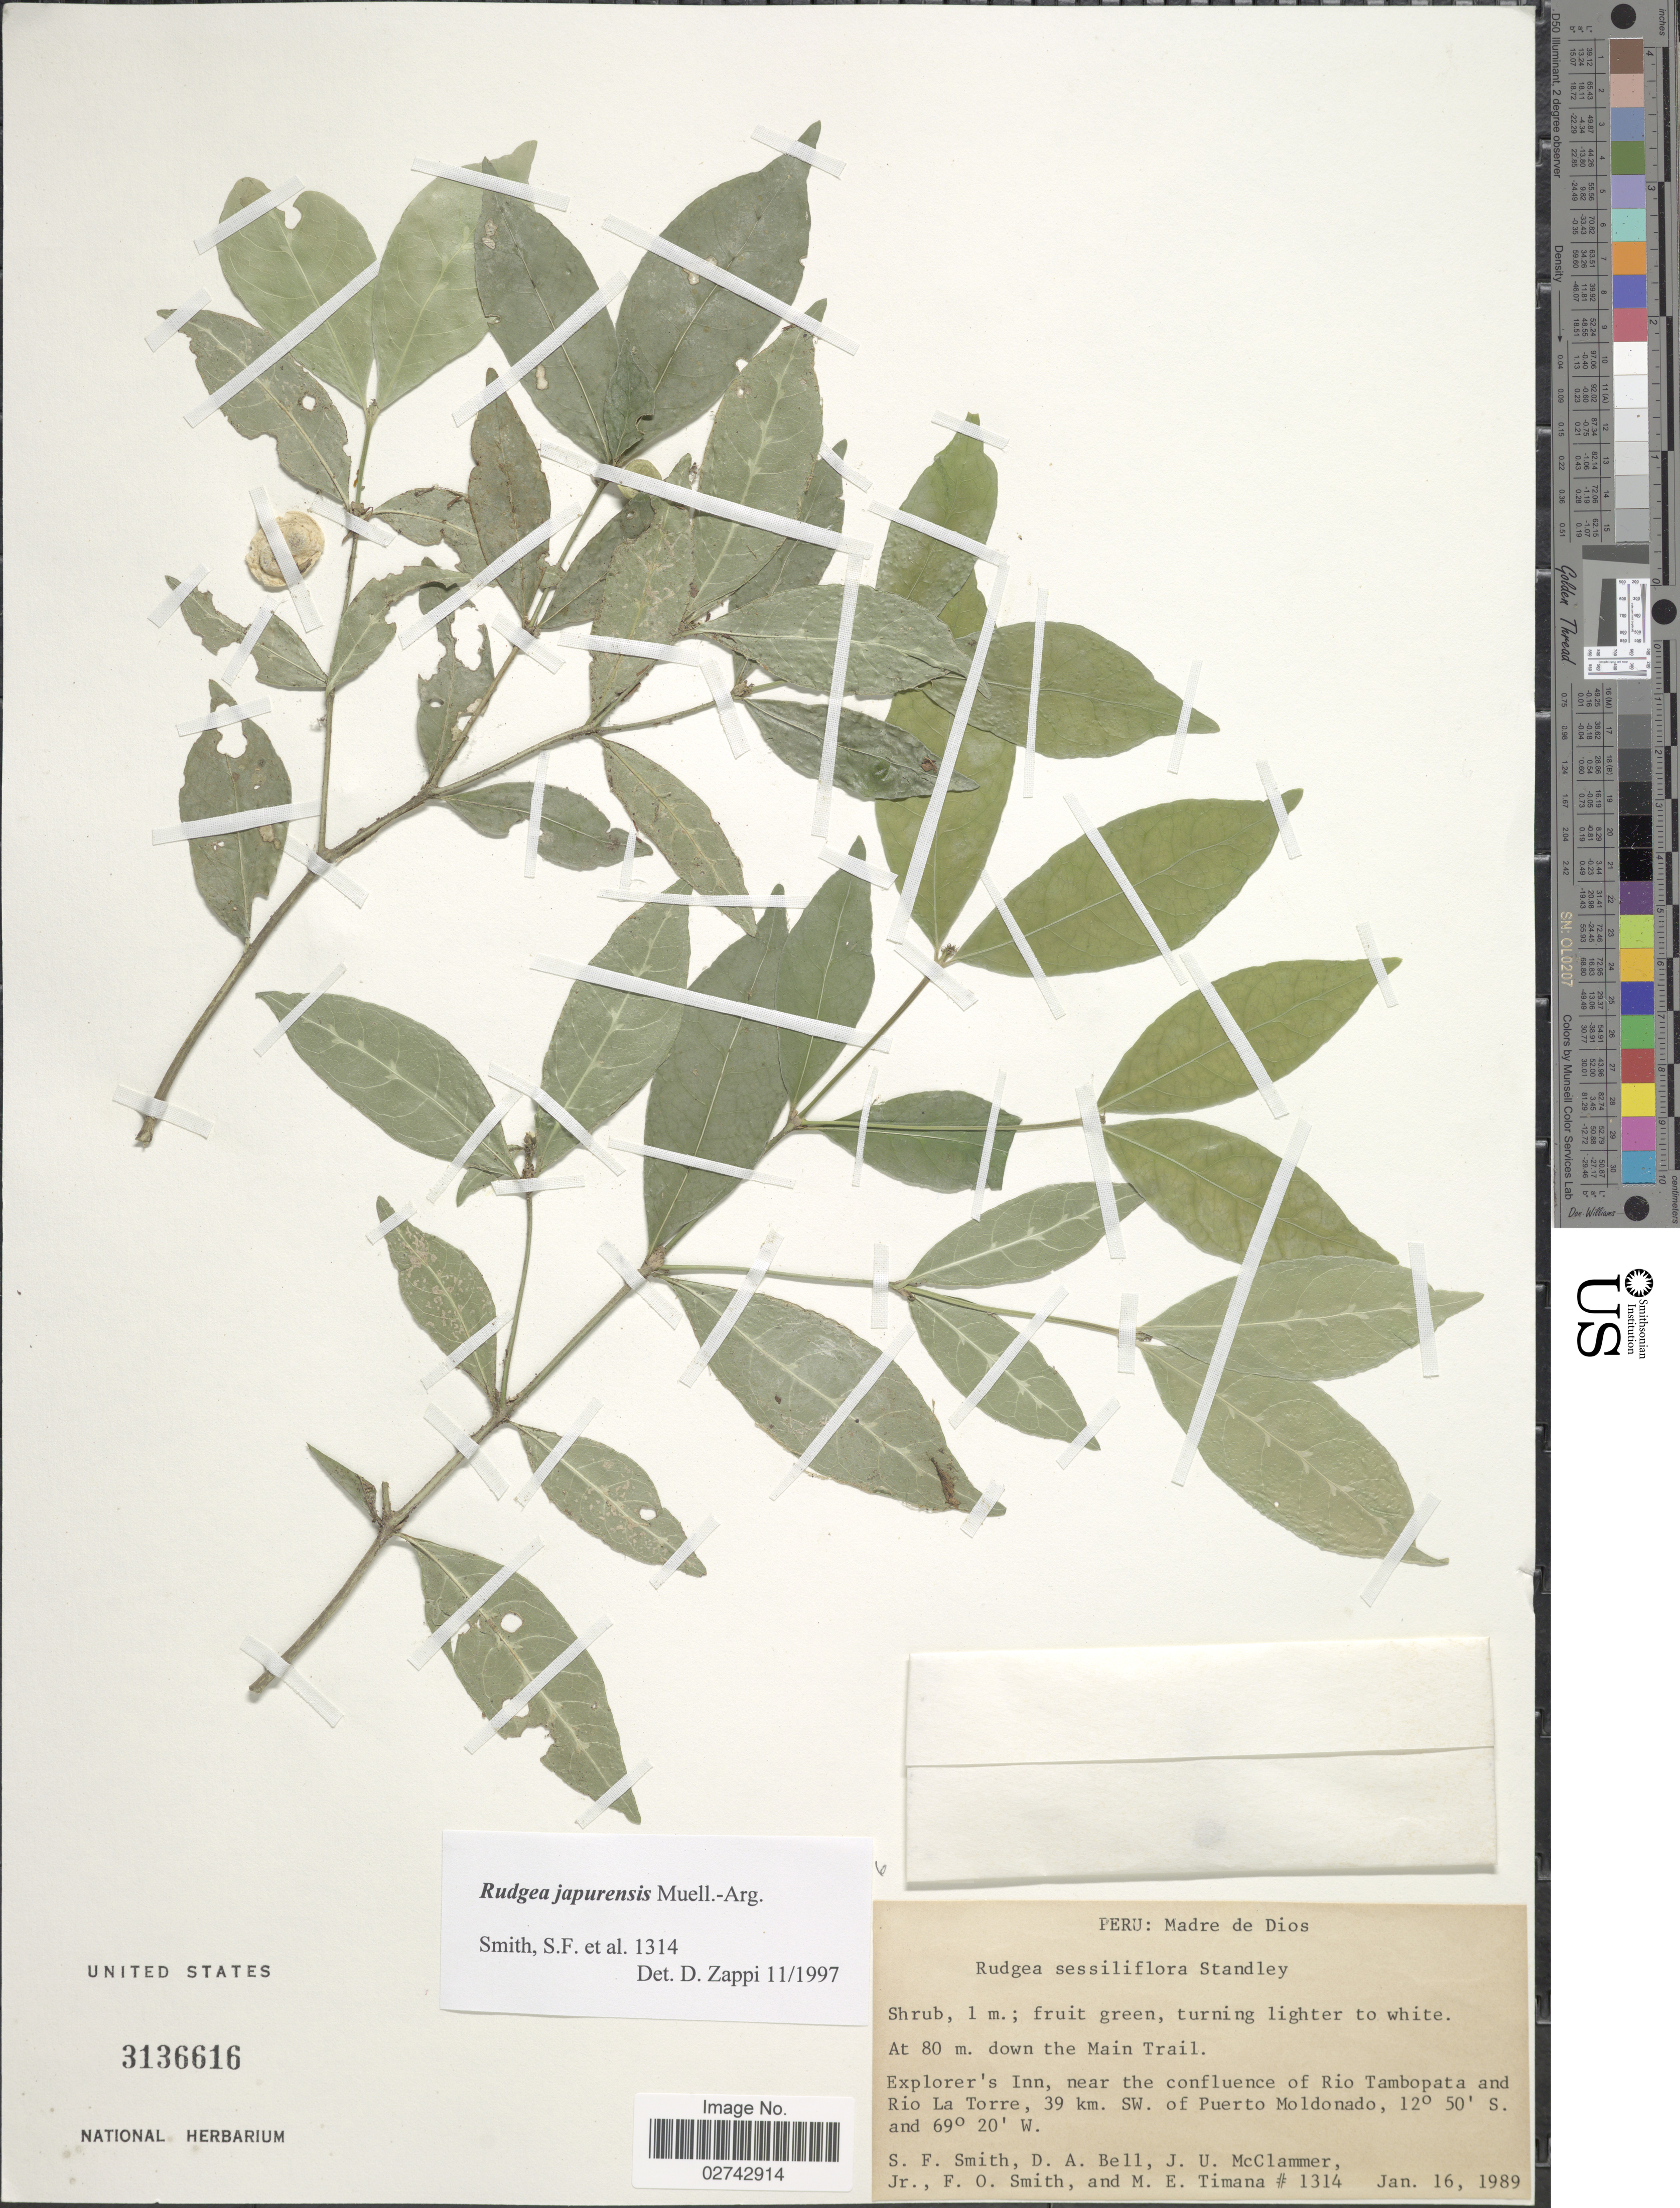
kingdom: Plantae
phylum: Tracheophyta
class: Magnoliopsida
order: Gentianales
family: Rubiaceae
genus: Rudgea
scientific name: Rudgea japurensis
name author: Müll. Arg.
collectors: S.F. Smith, D. A. Bell, J. McClammer Jr. & F. Smith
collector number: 1314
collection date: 1989-01-16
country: Peru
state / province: Madre de Dios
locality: At 80 m. down the Main Trail. Explorer's inn, near the confluence of Rio Tambopata and Rio La Torre, 39 km. SW. of Puerto Moldonado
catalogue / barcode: US 3136616